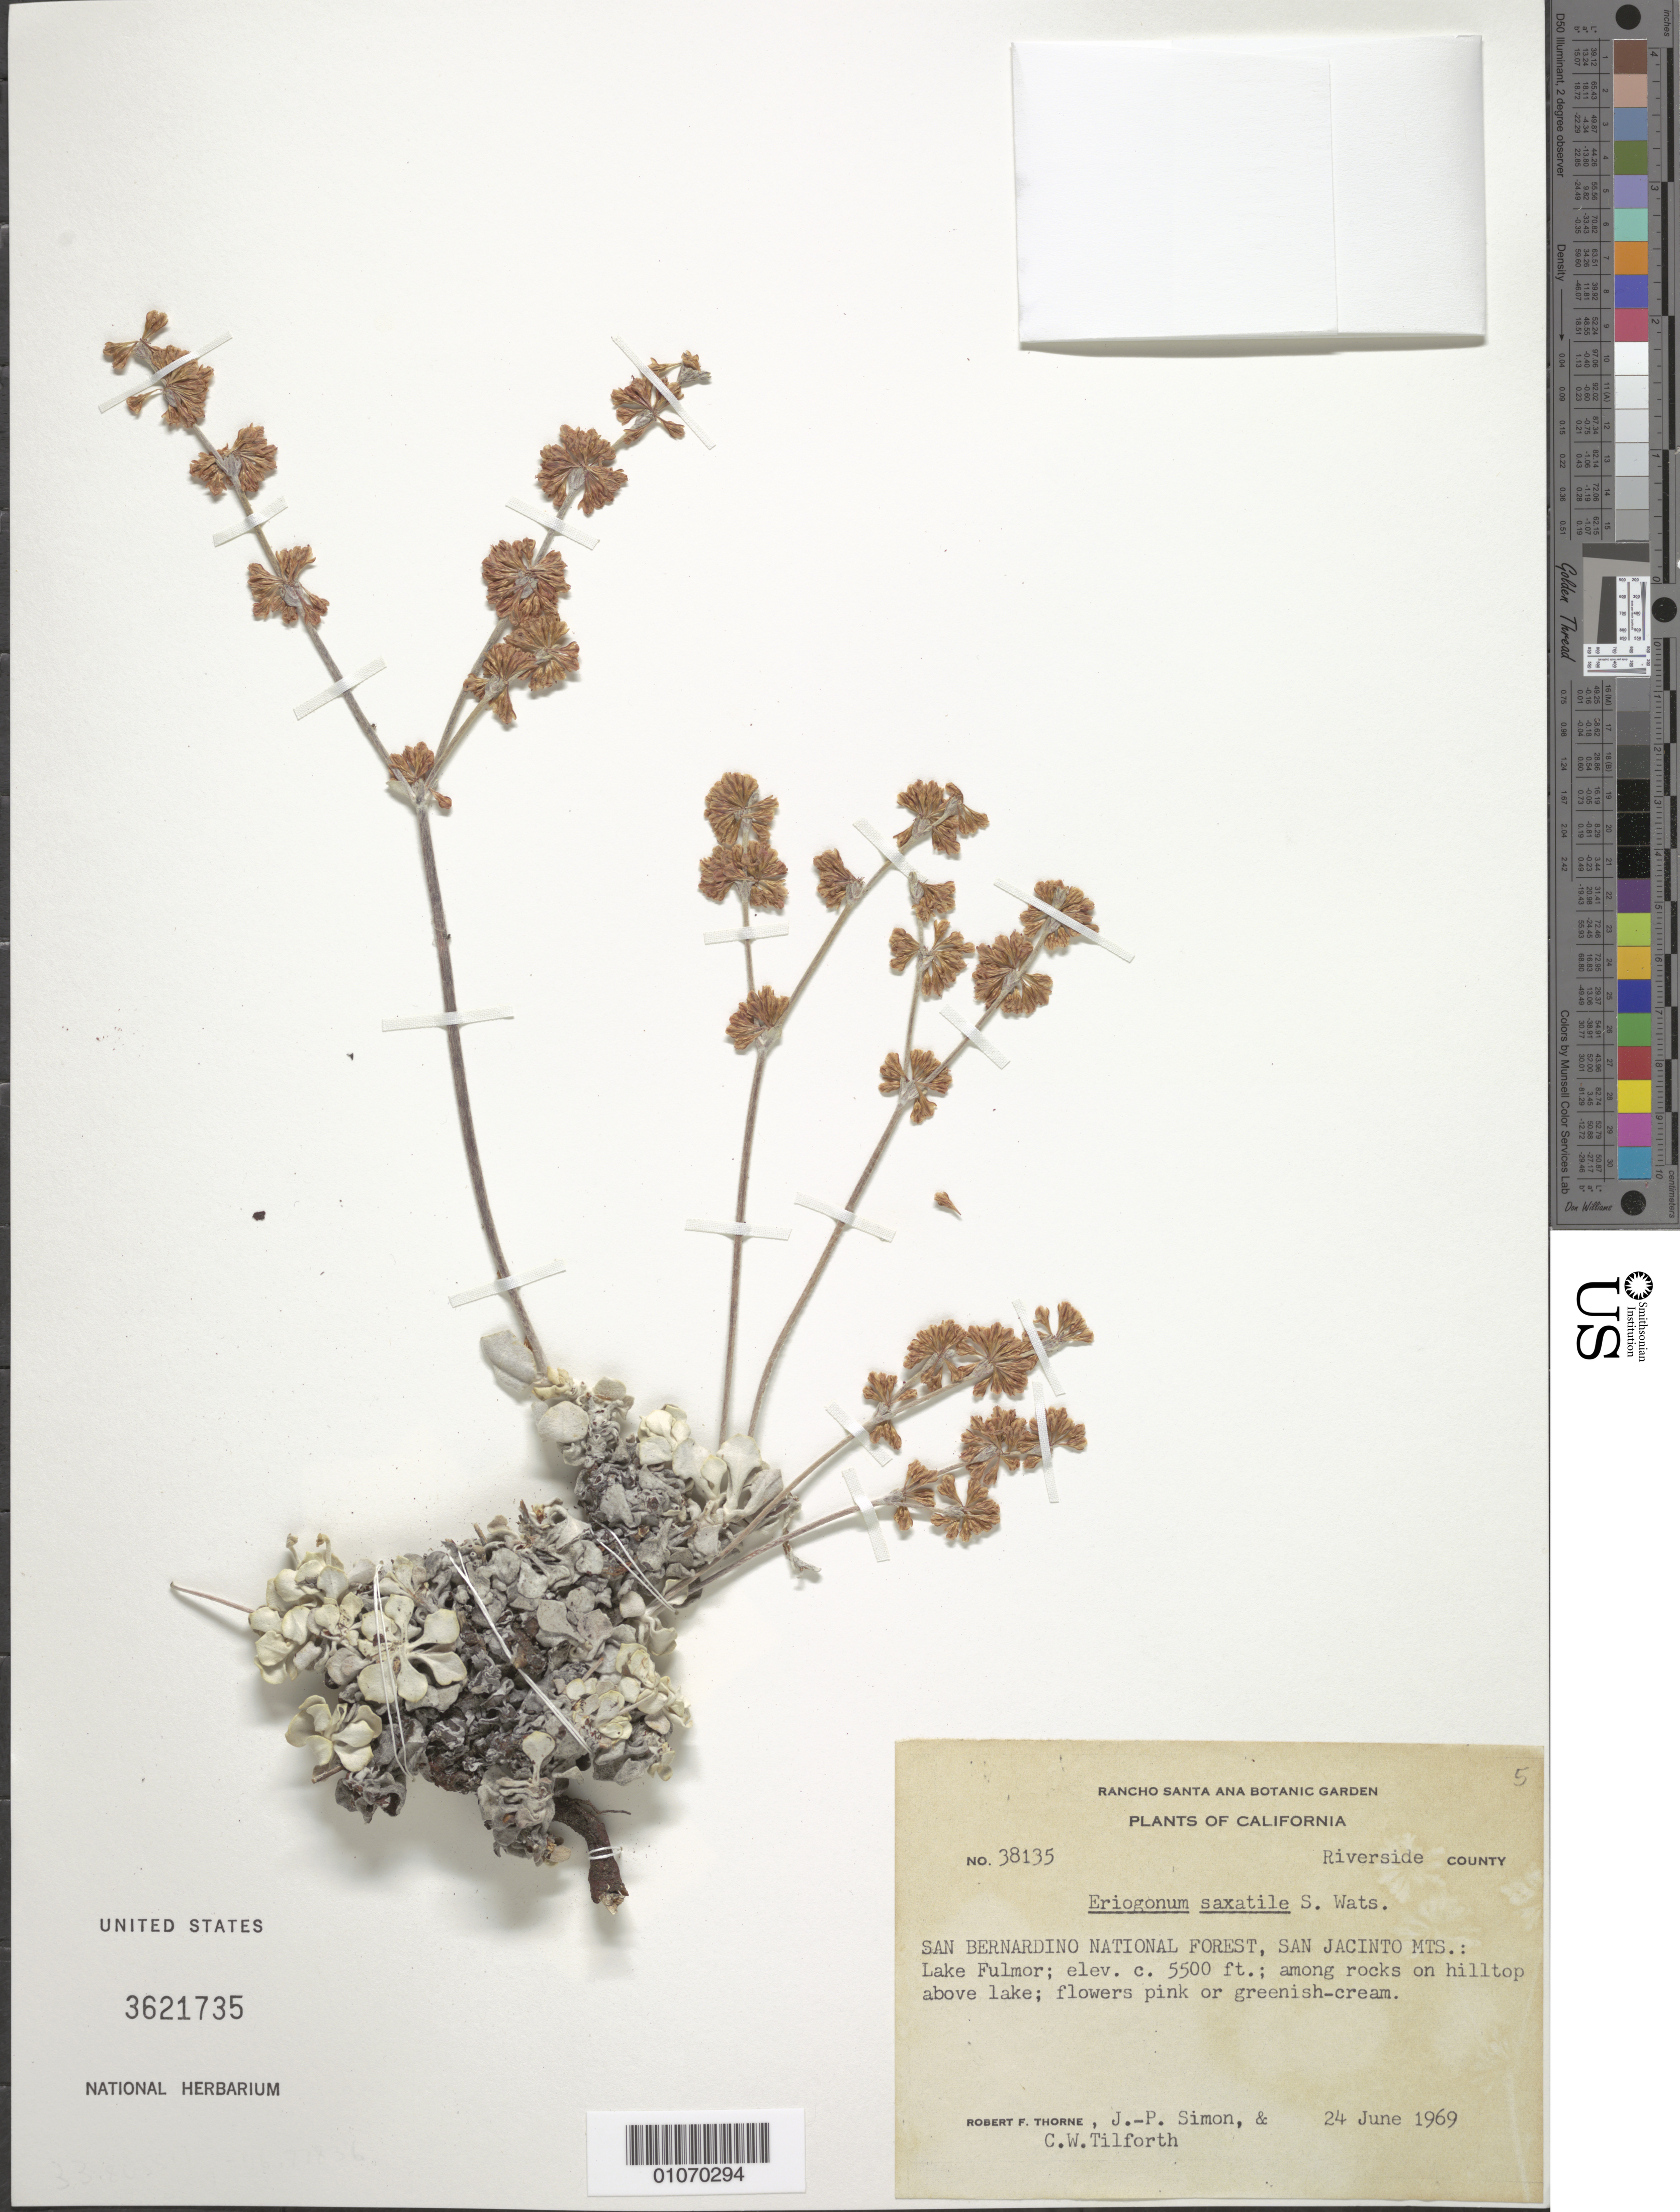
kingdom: Plantae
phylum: Tracheophyta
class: Magnoliopsida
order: Caryophyllales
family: Polygonaceae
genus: Eriogonum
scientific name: Eriogonum saxatile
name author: S. Watson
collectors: R. F. Thorne, J.-P. Simon & C. Tilforth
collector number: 38135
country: United States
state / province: California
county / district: Riverside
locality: San Bernardino National Forest, San Jacinto Mts., Lake Fulmor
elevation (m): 1676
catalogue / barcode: US 3621735